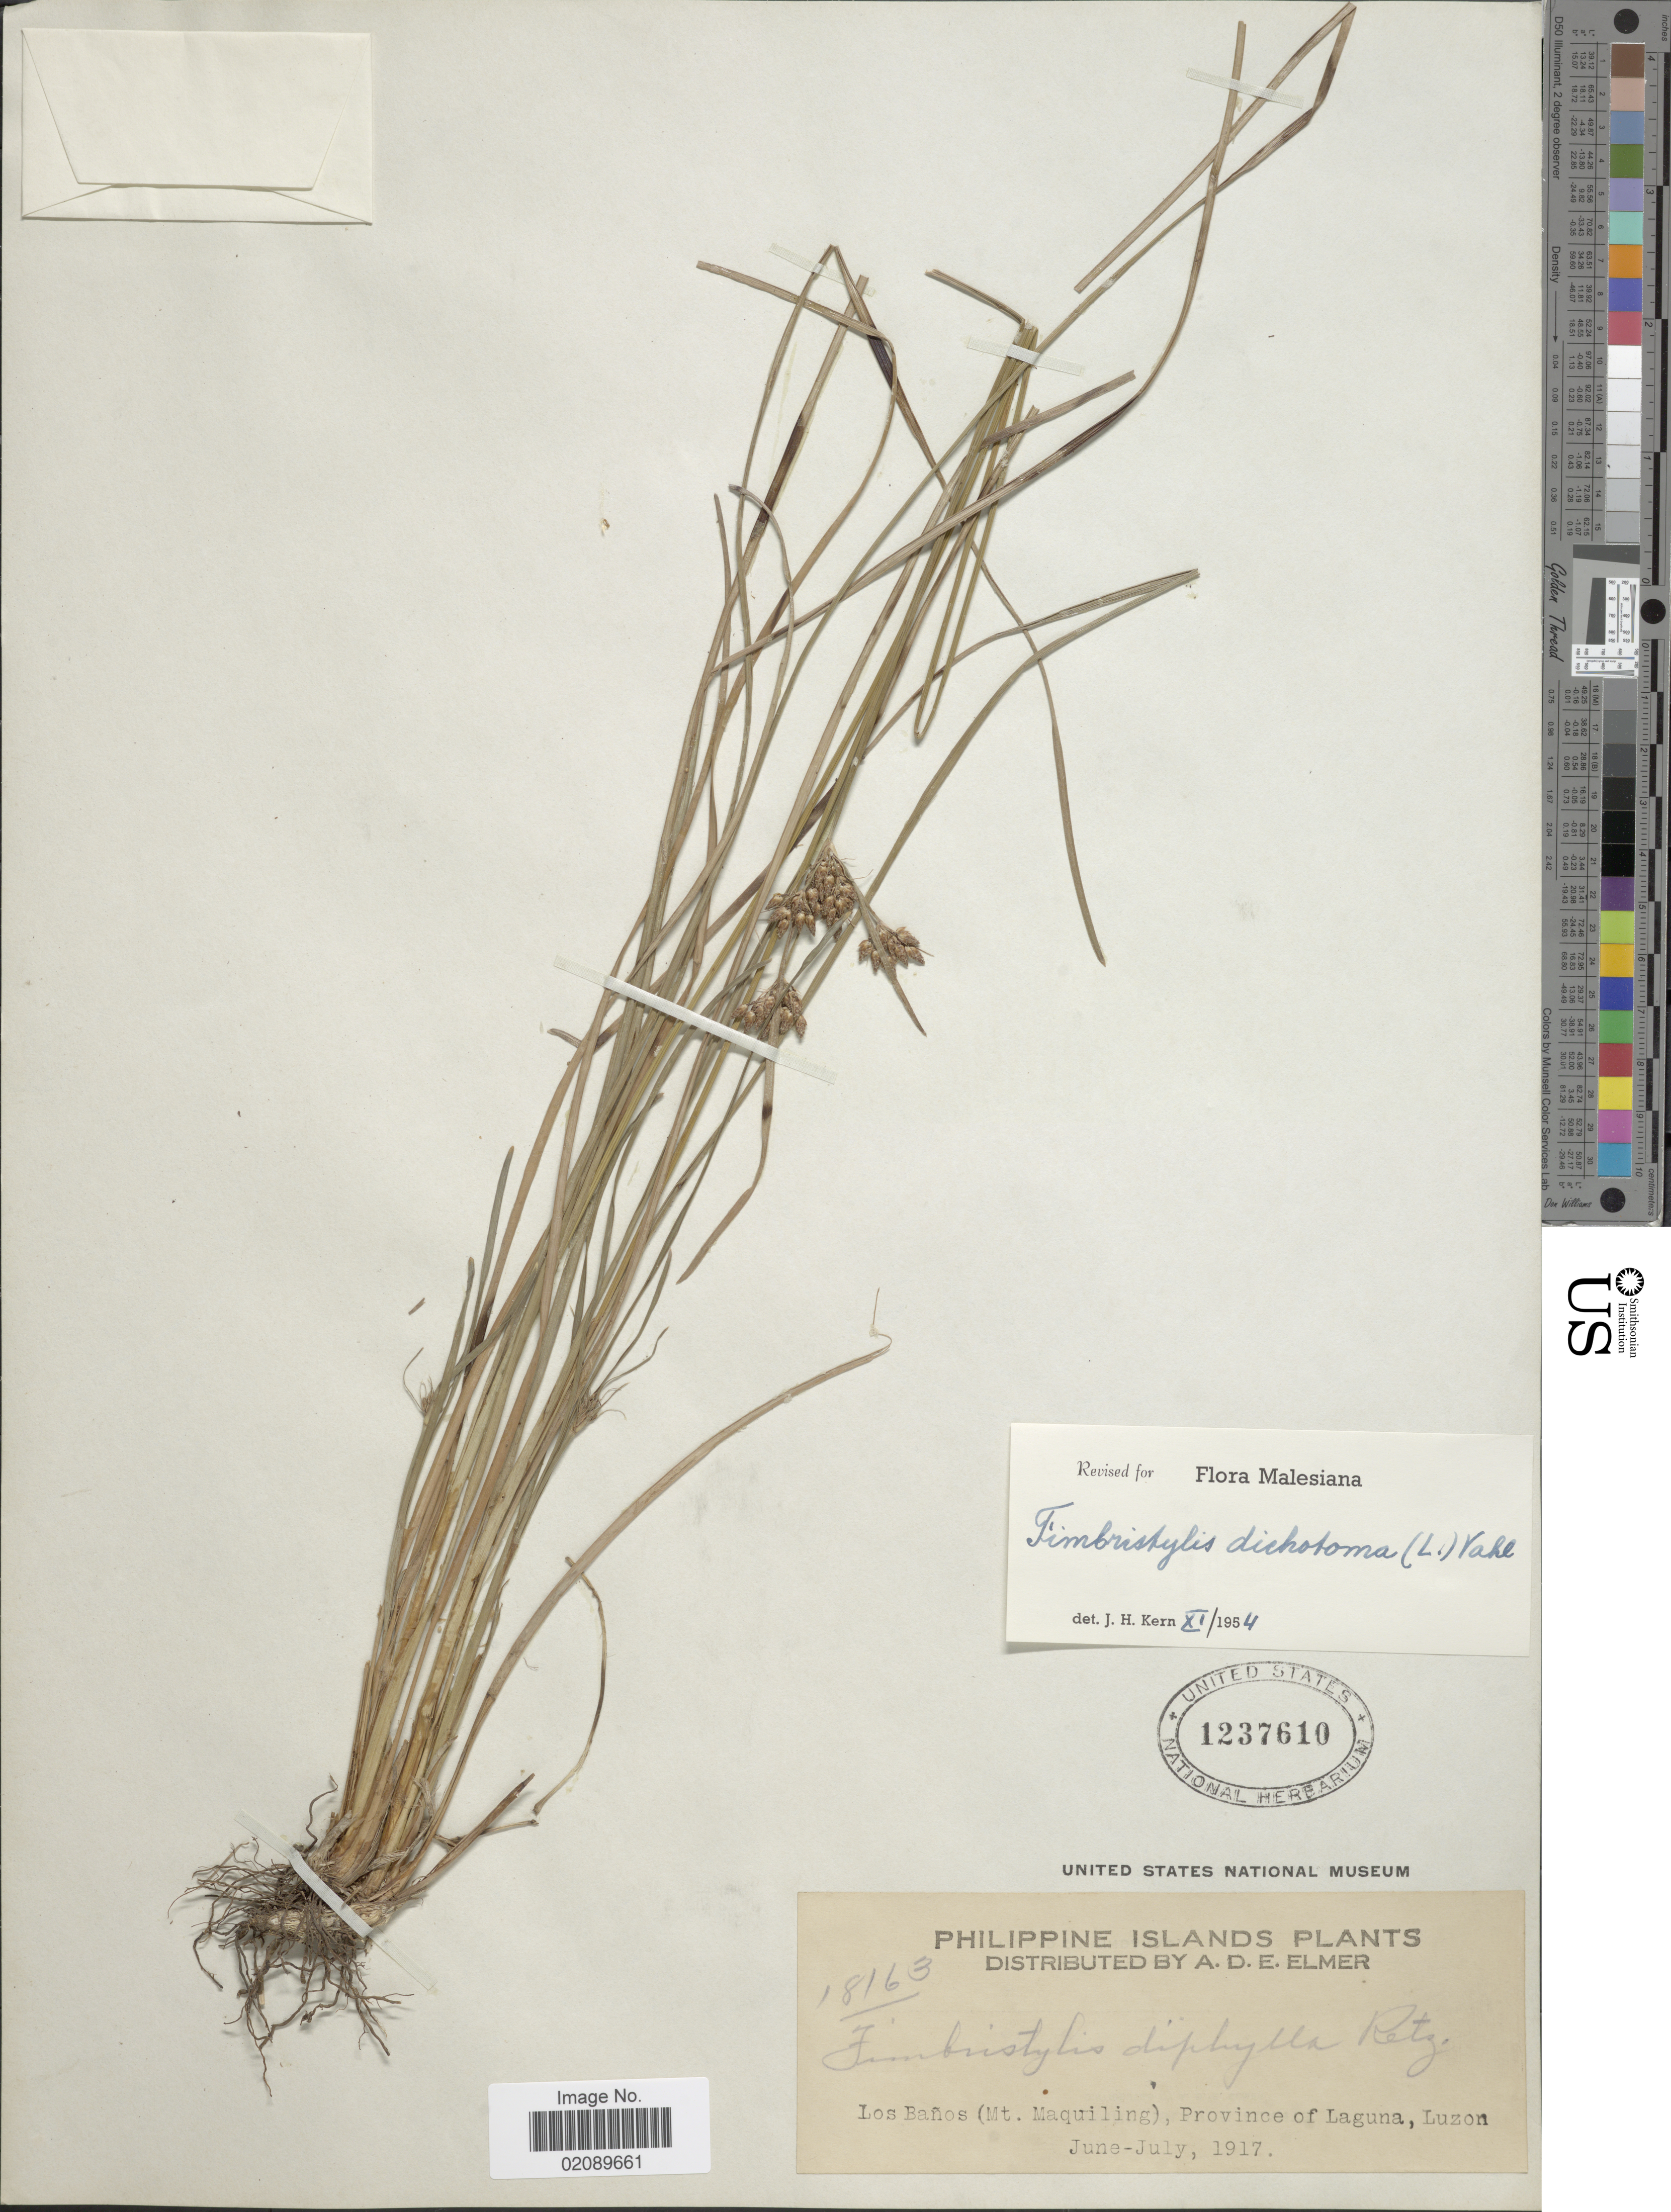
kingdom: Plantae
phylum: Tracheophyta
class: Liliopsida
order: Poales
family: Cyperaceae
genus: Fimbristylis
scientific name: Fimbristylis dichotoma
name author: (L.) Vahl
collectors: A. D. E. Elmer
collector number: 18163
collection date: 1917-06/1917-07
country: Philippines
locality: Philippine Islands, Los Banos (Mt. Maquiling), Province of Laguna, Luzon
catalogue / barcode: US 1237610